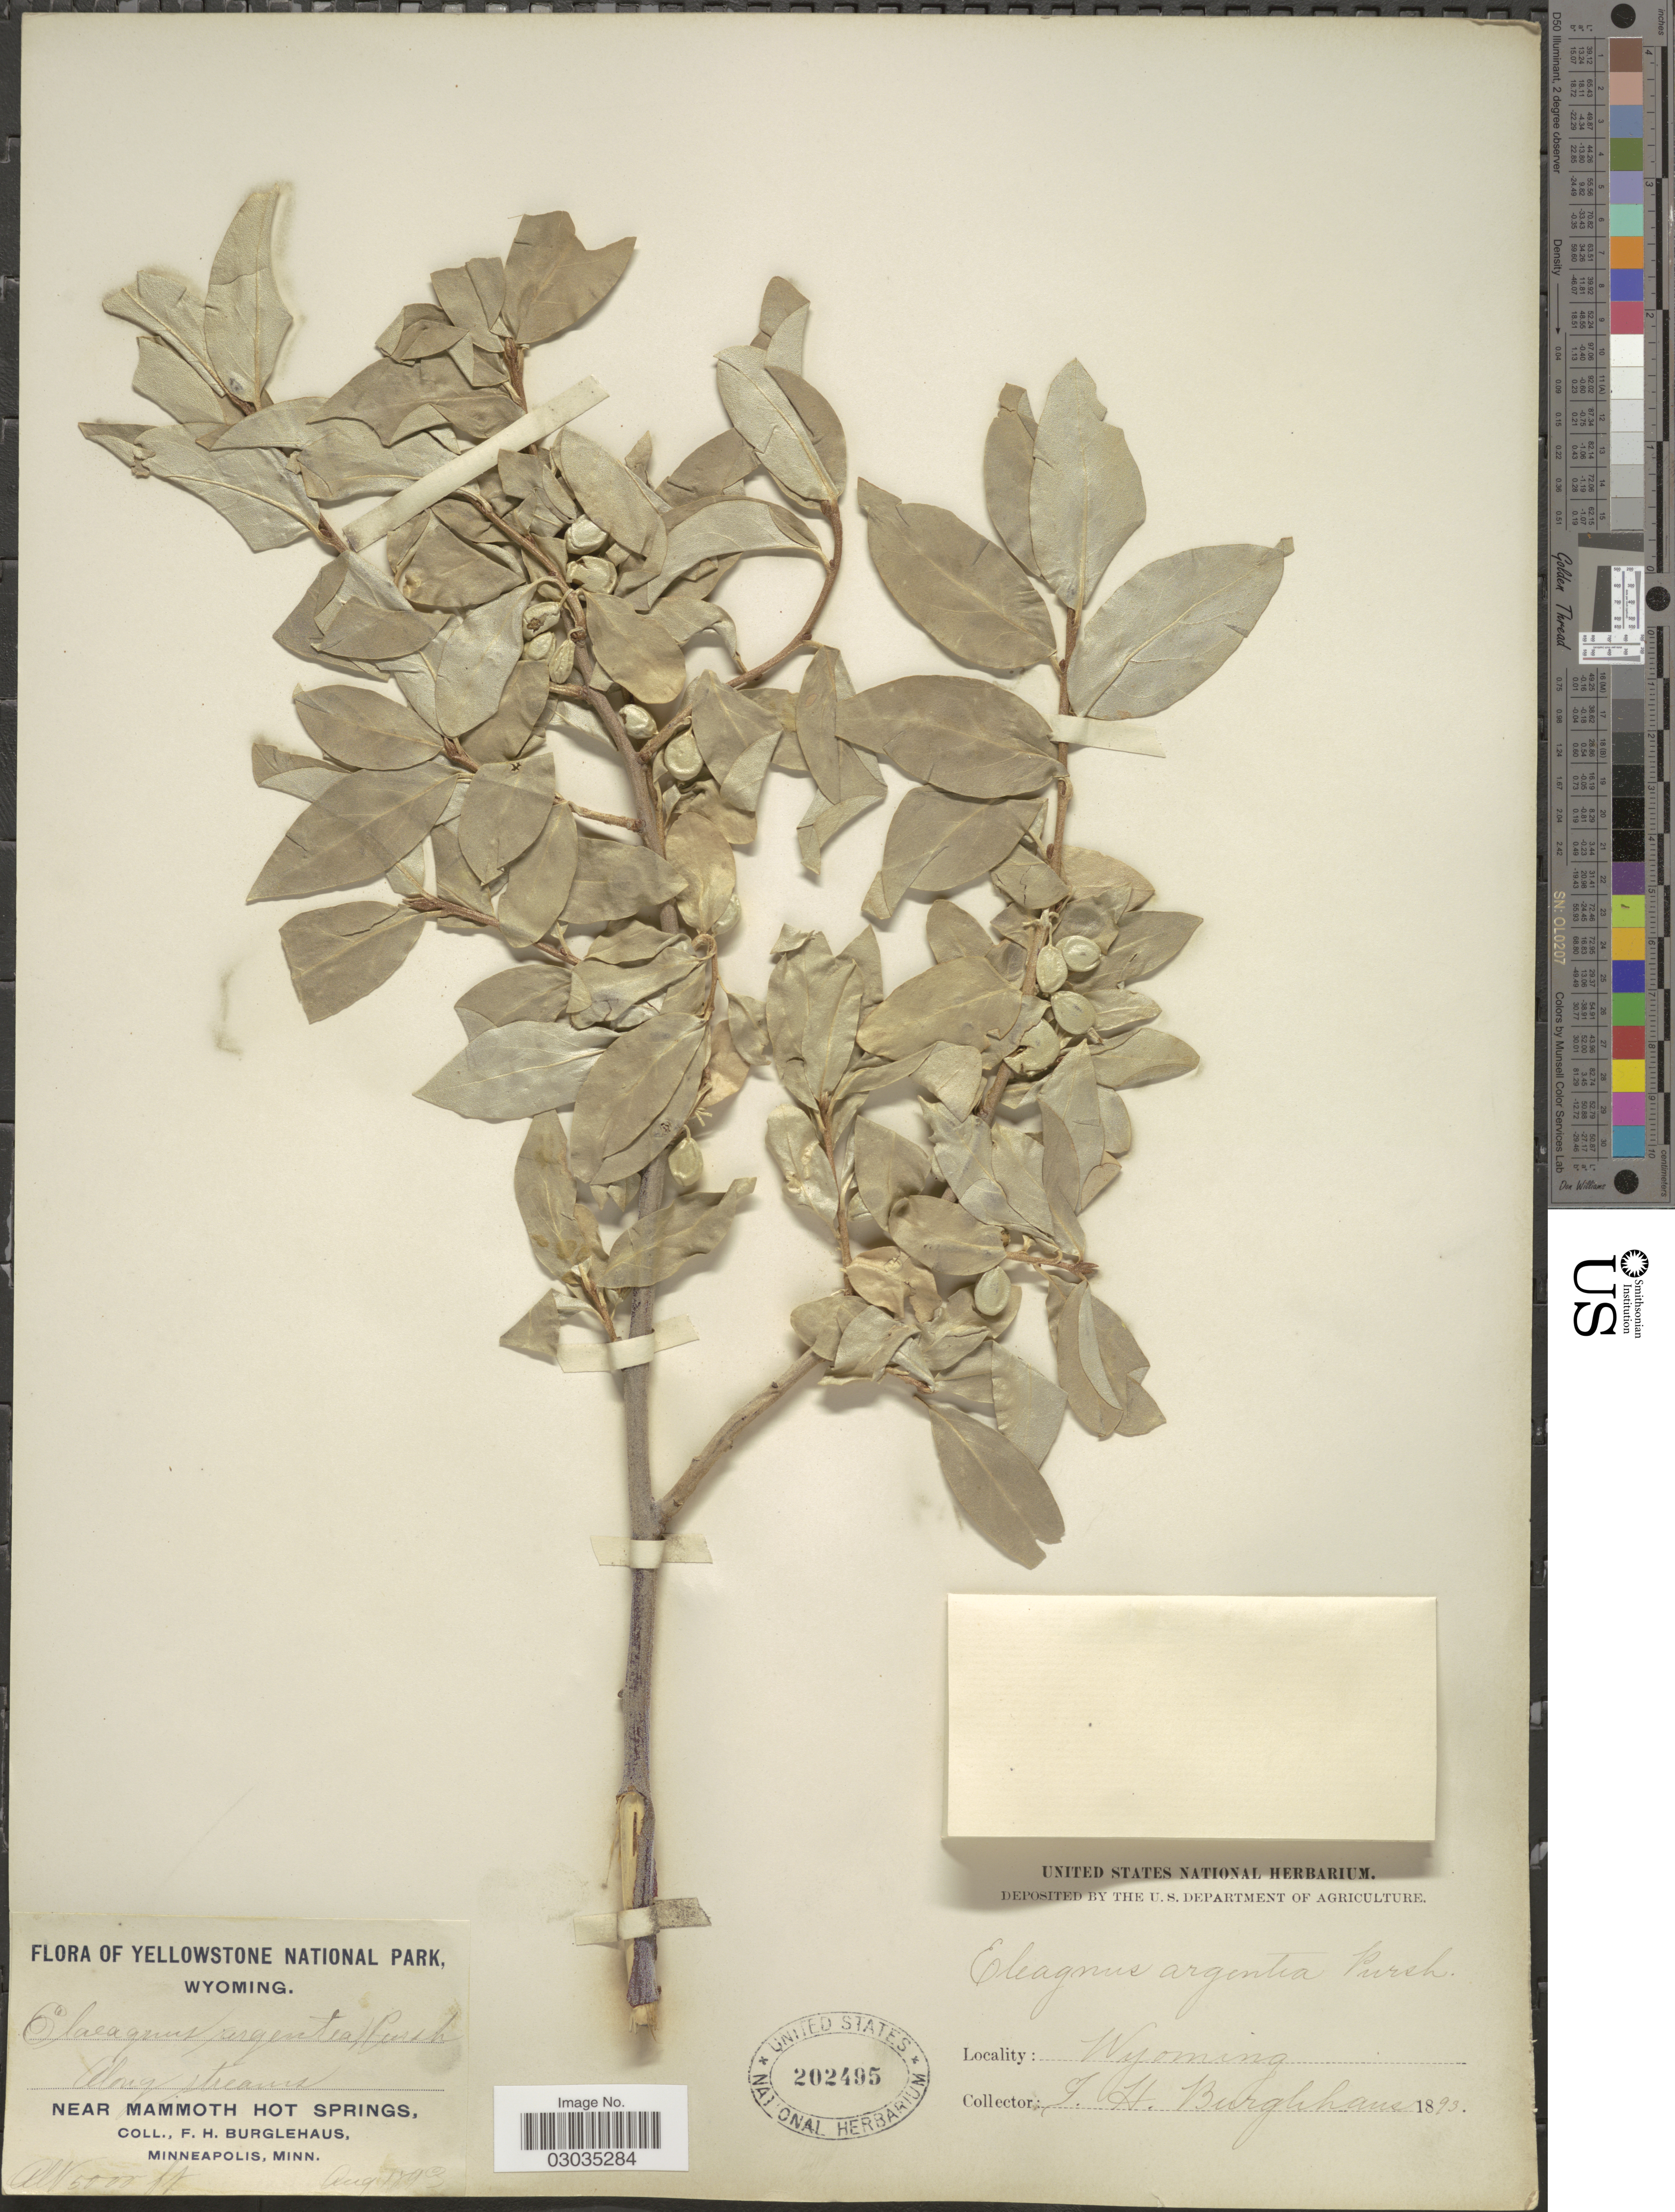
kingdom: Plantae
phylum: Tracheophyta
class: Magnoliopsida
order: Rosales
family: Elaeagnaceae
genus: Elaeagnus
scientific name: Elaeagnus commutata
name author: Bernh. ex Rydb.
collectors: F. Burglehaus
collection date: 1893-08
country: United States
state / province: Wyoming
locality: Yellowstone National Park, Near Mammoth Hot Springs.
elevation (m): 1524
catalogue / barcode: US 202495